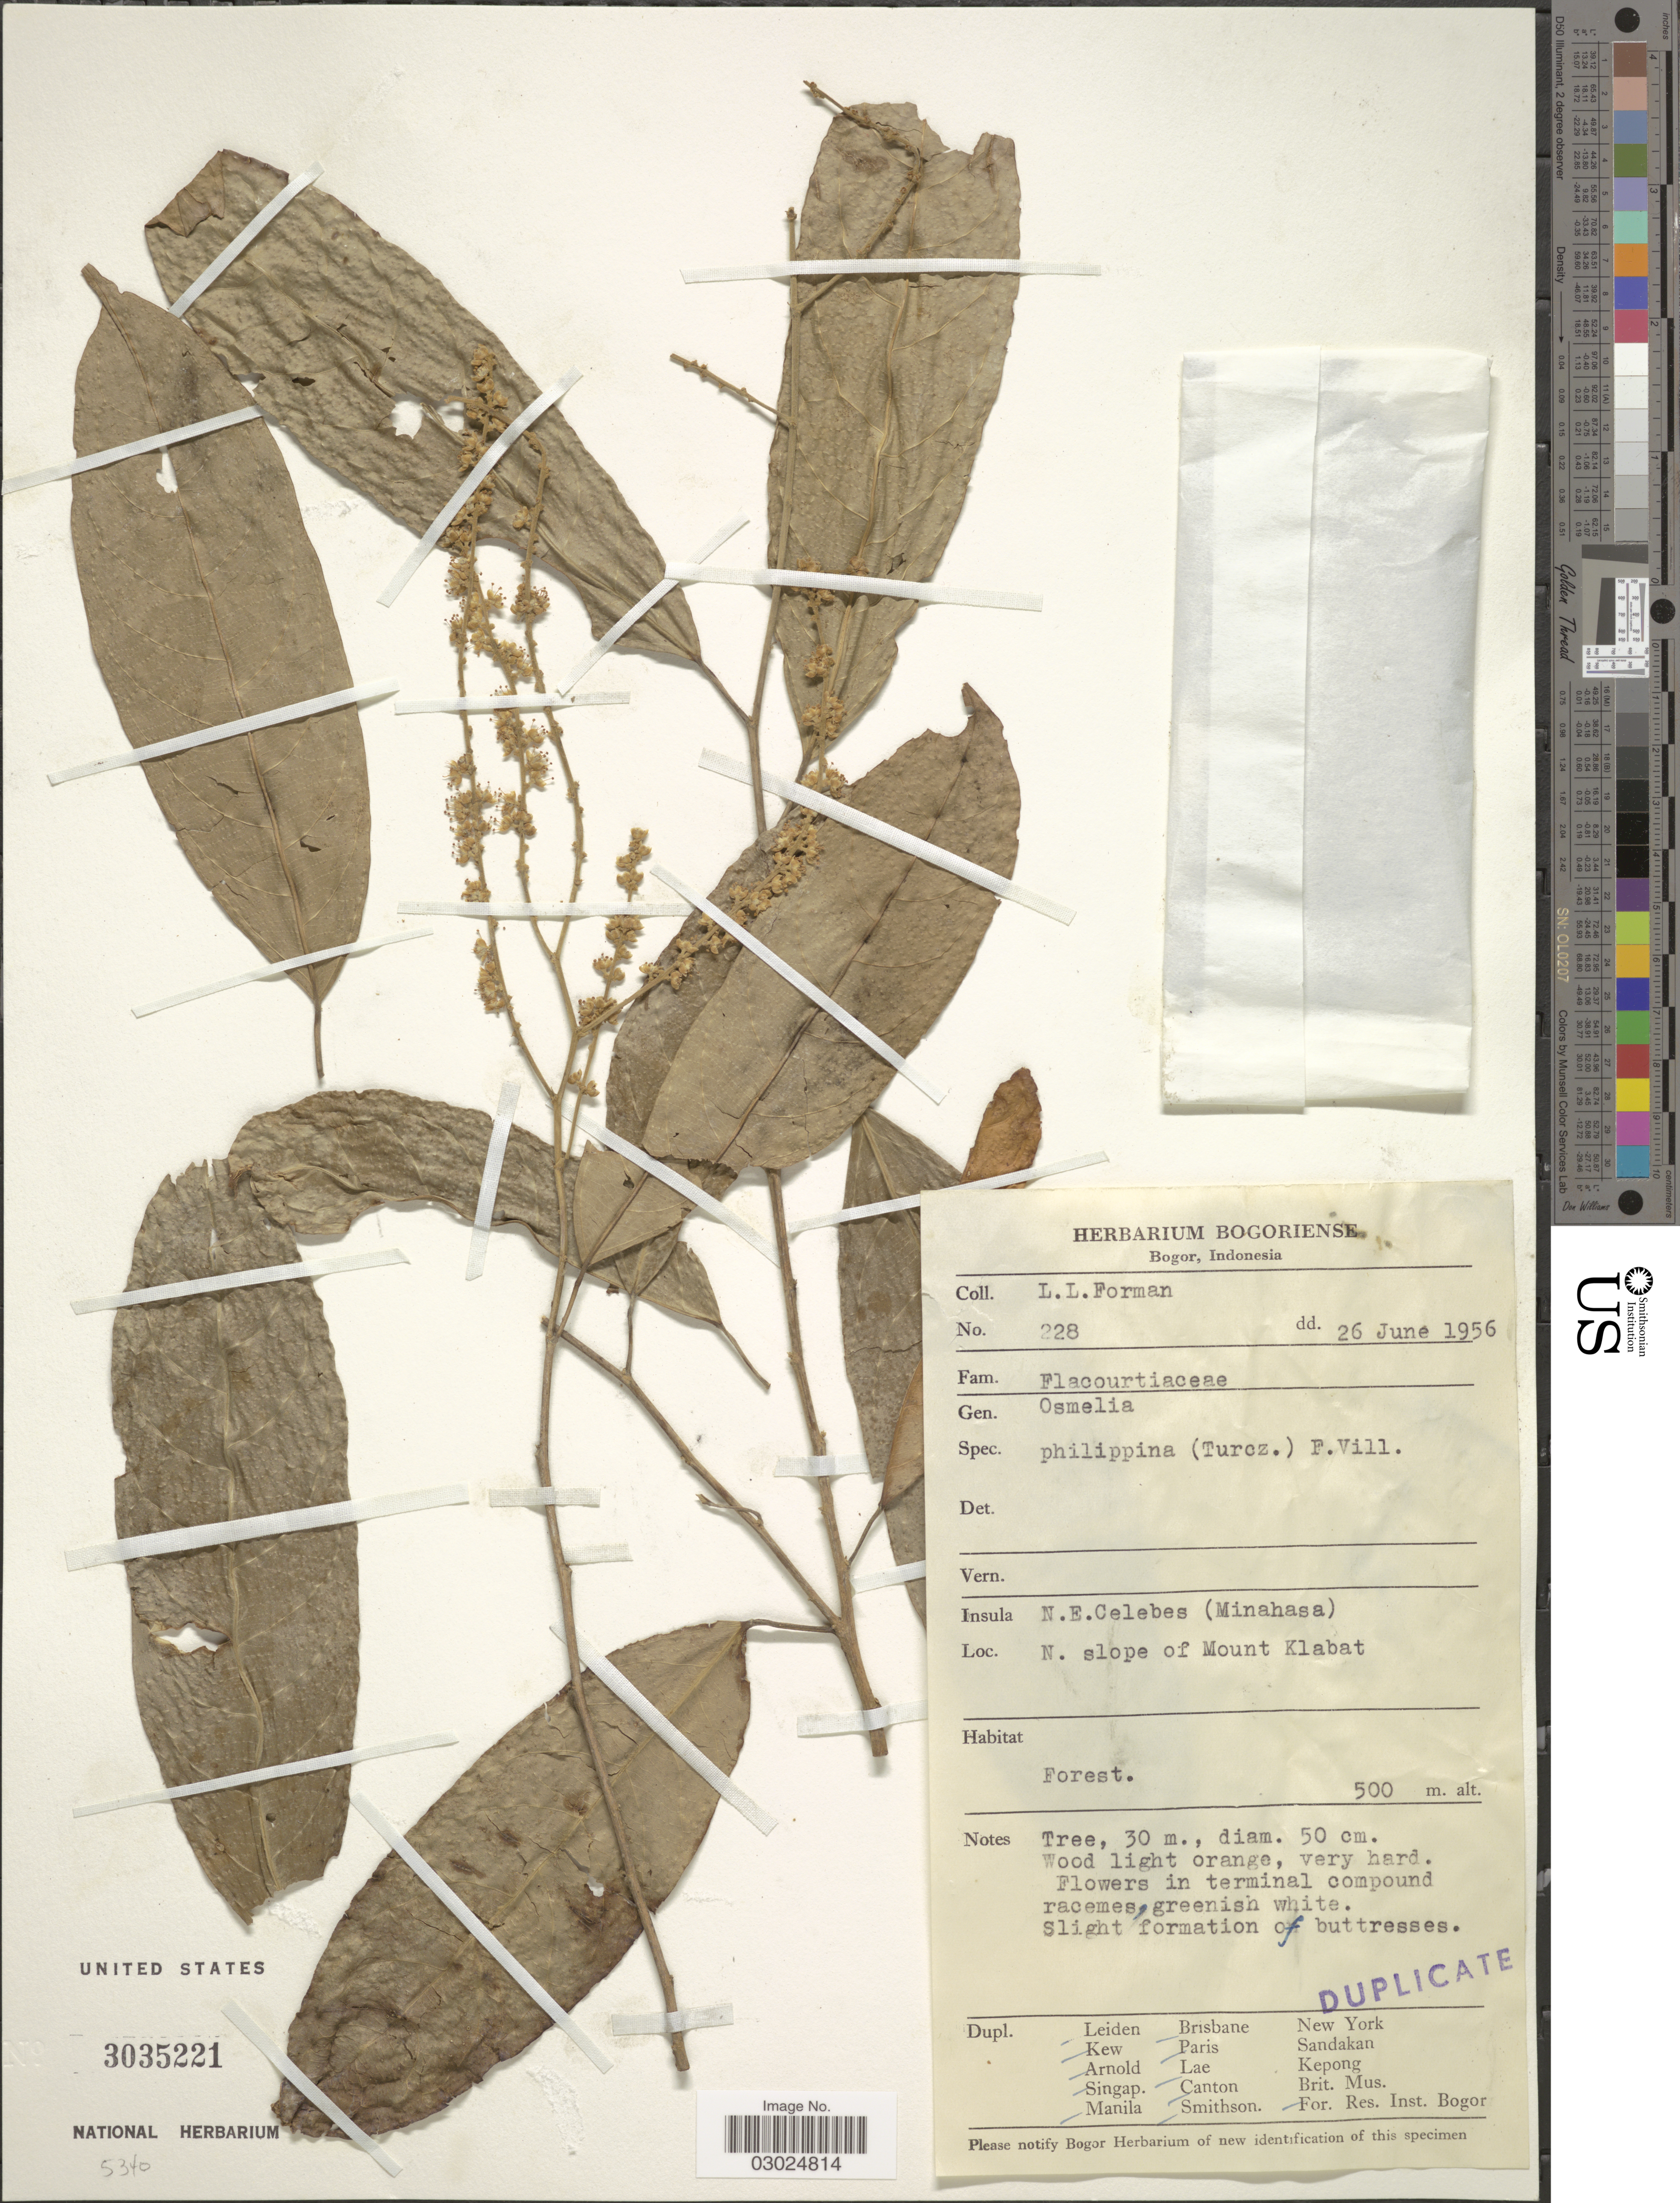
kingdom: Plantae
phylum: Tracheophyta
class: Magnoliopsida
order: Malpighiales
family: Salicaceae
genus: Osmelia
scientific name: Osmelia philippina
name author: (Turcz.) Benth.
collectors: L. Forman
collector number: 228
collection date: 1956-06-26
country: Indonesia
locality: N.E. Celebes (Minahasa), N. slope of Mount Klabat.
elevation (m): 500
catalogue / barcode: US 3035221